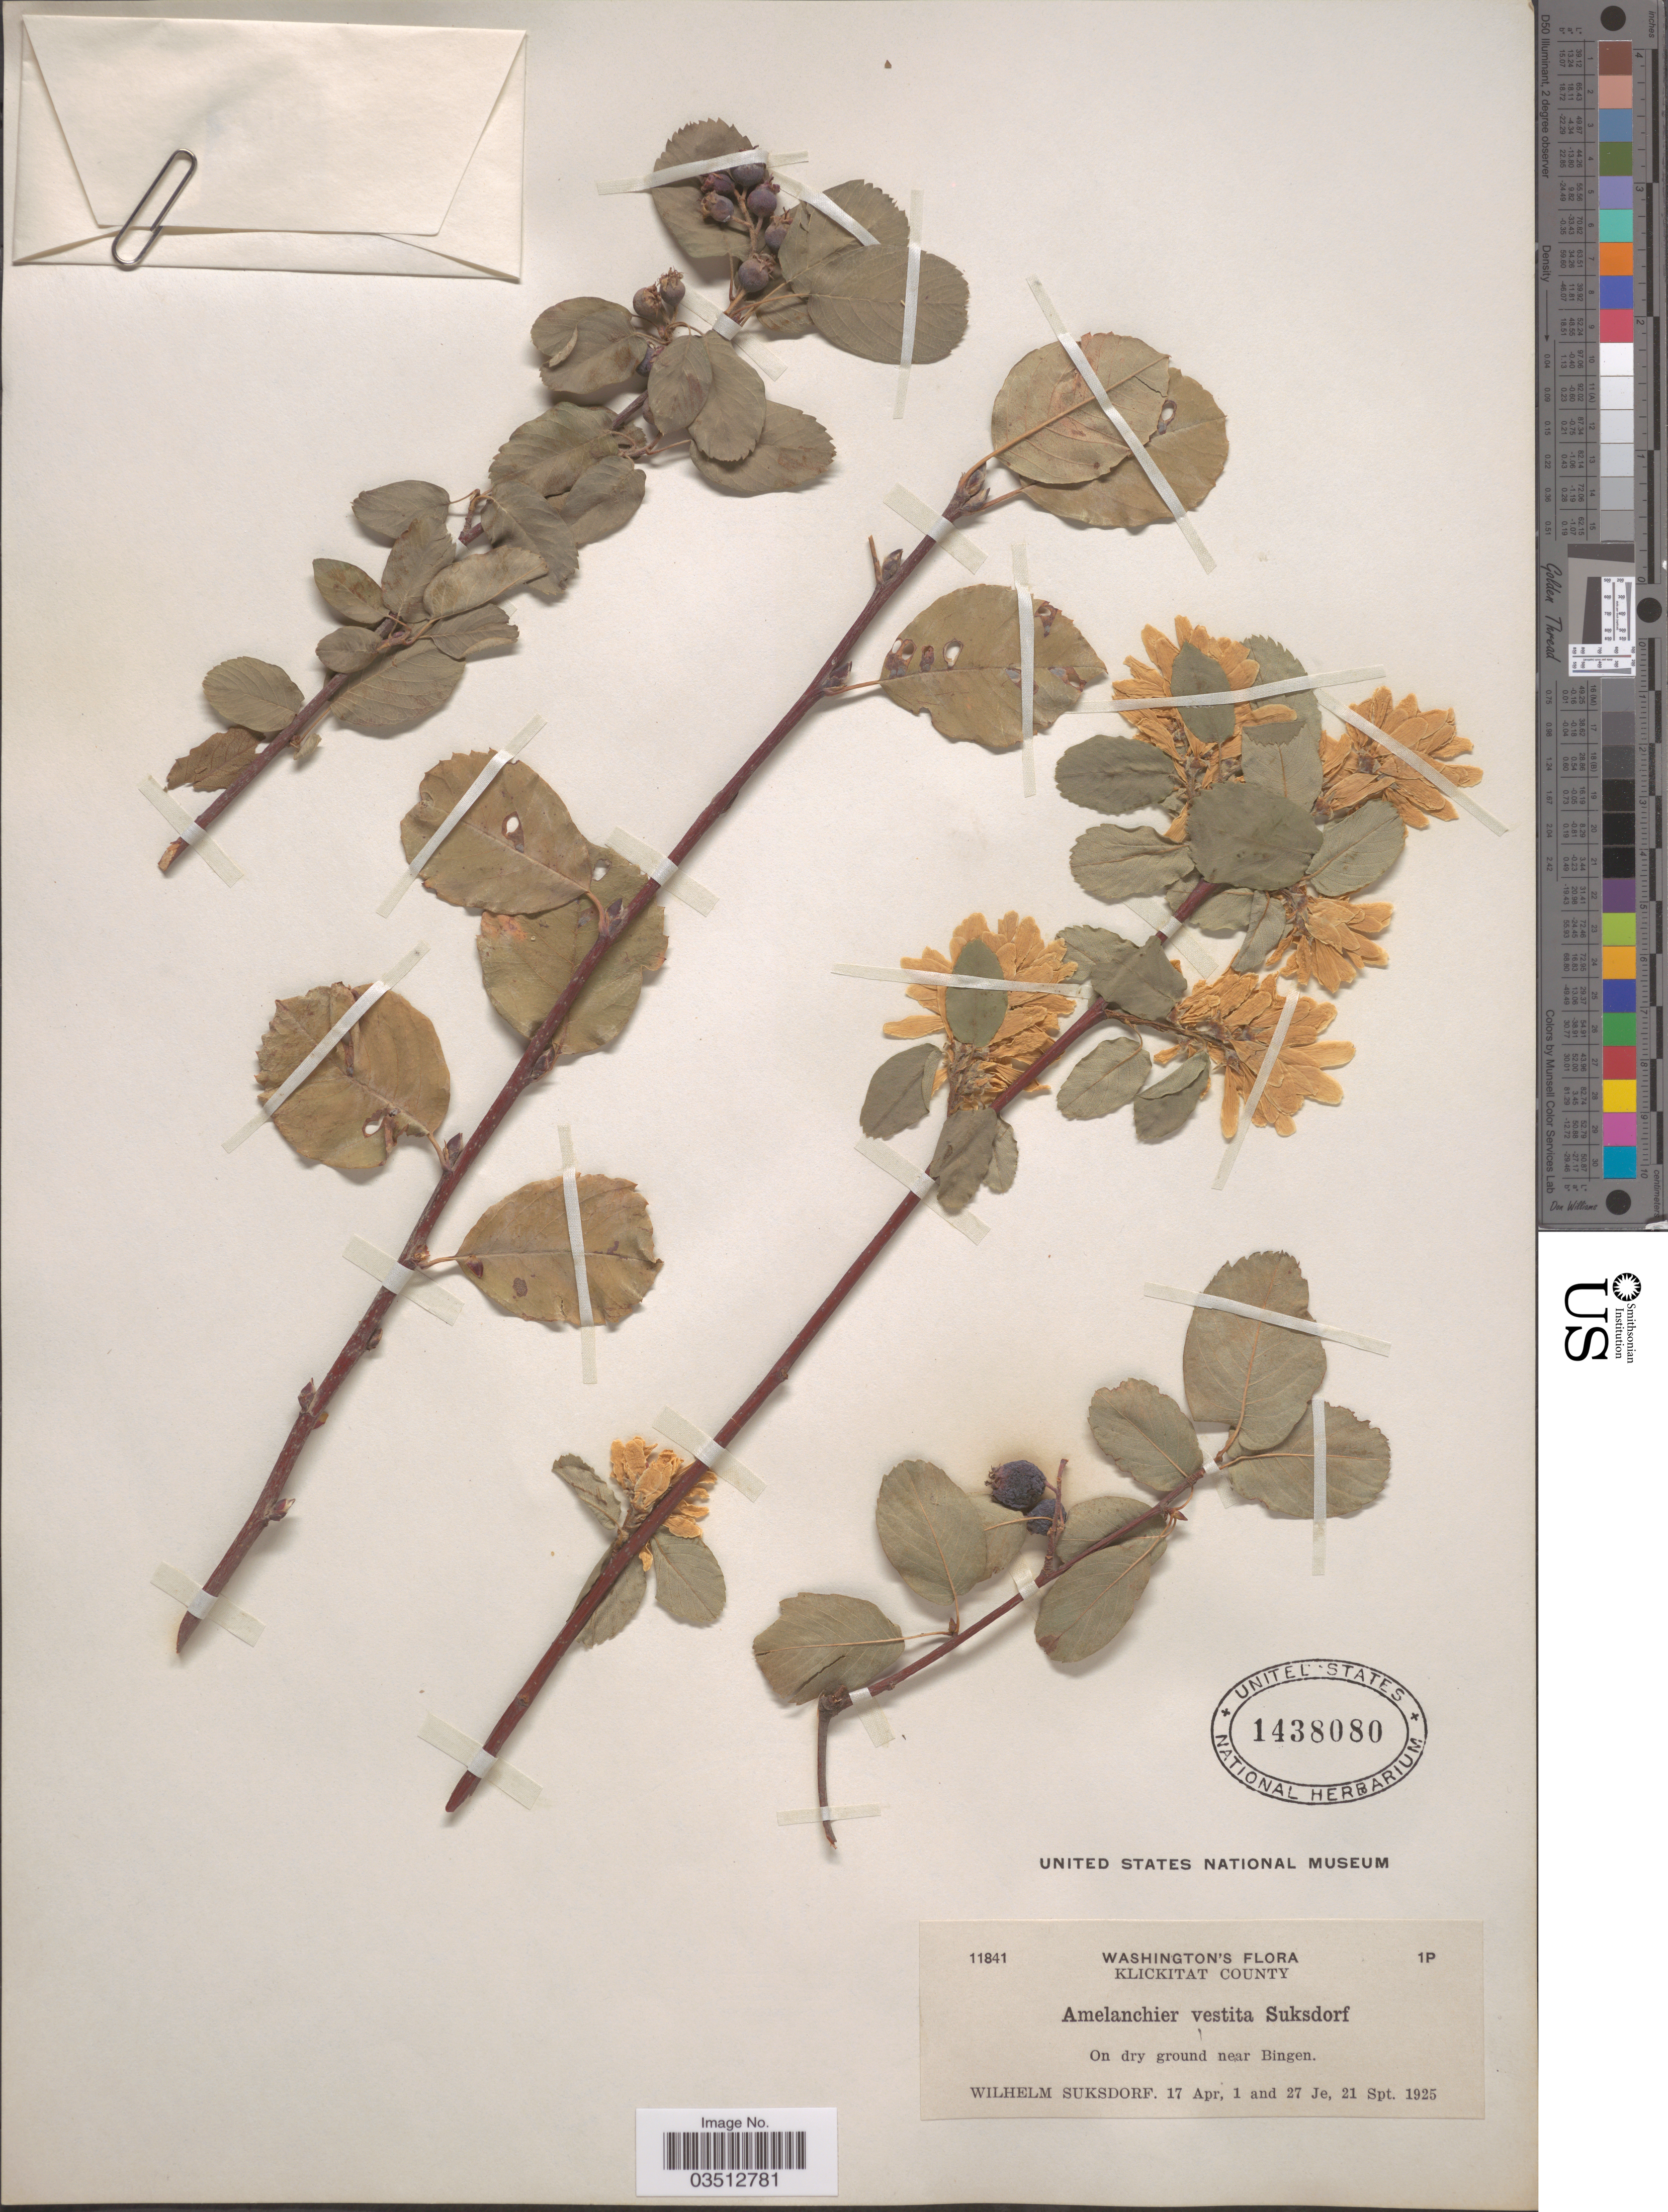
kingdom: Plantae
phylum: Tracheophyta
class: Magnoliopsida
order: Rosales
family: Rosaceae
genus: Amelanchier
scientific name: Amelanchier vestita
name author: Suksd.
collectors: W. N. Suksdorf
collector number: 11841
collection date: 1925-04-17/1925-09-21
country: United States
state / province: Washington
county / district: Klickitat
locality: Klickitat County. Near Bingen.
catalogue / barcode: US 1438080